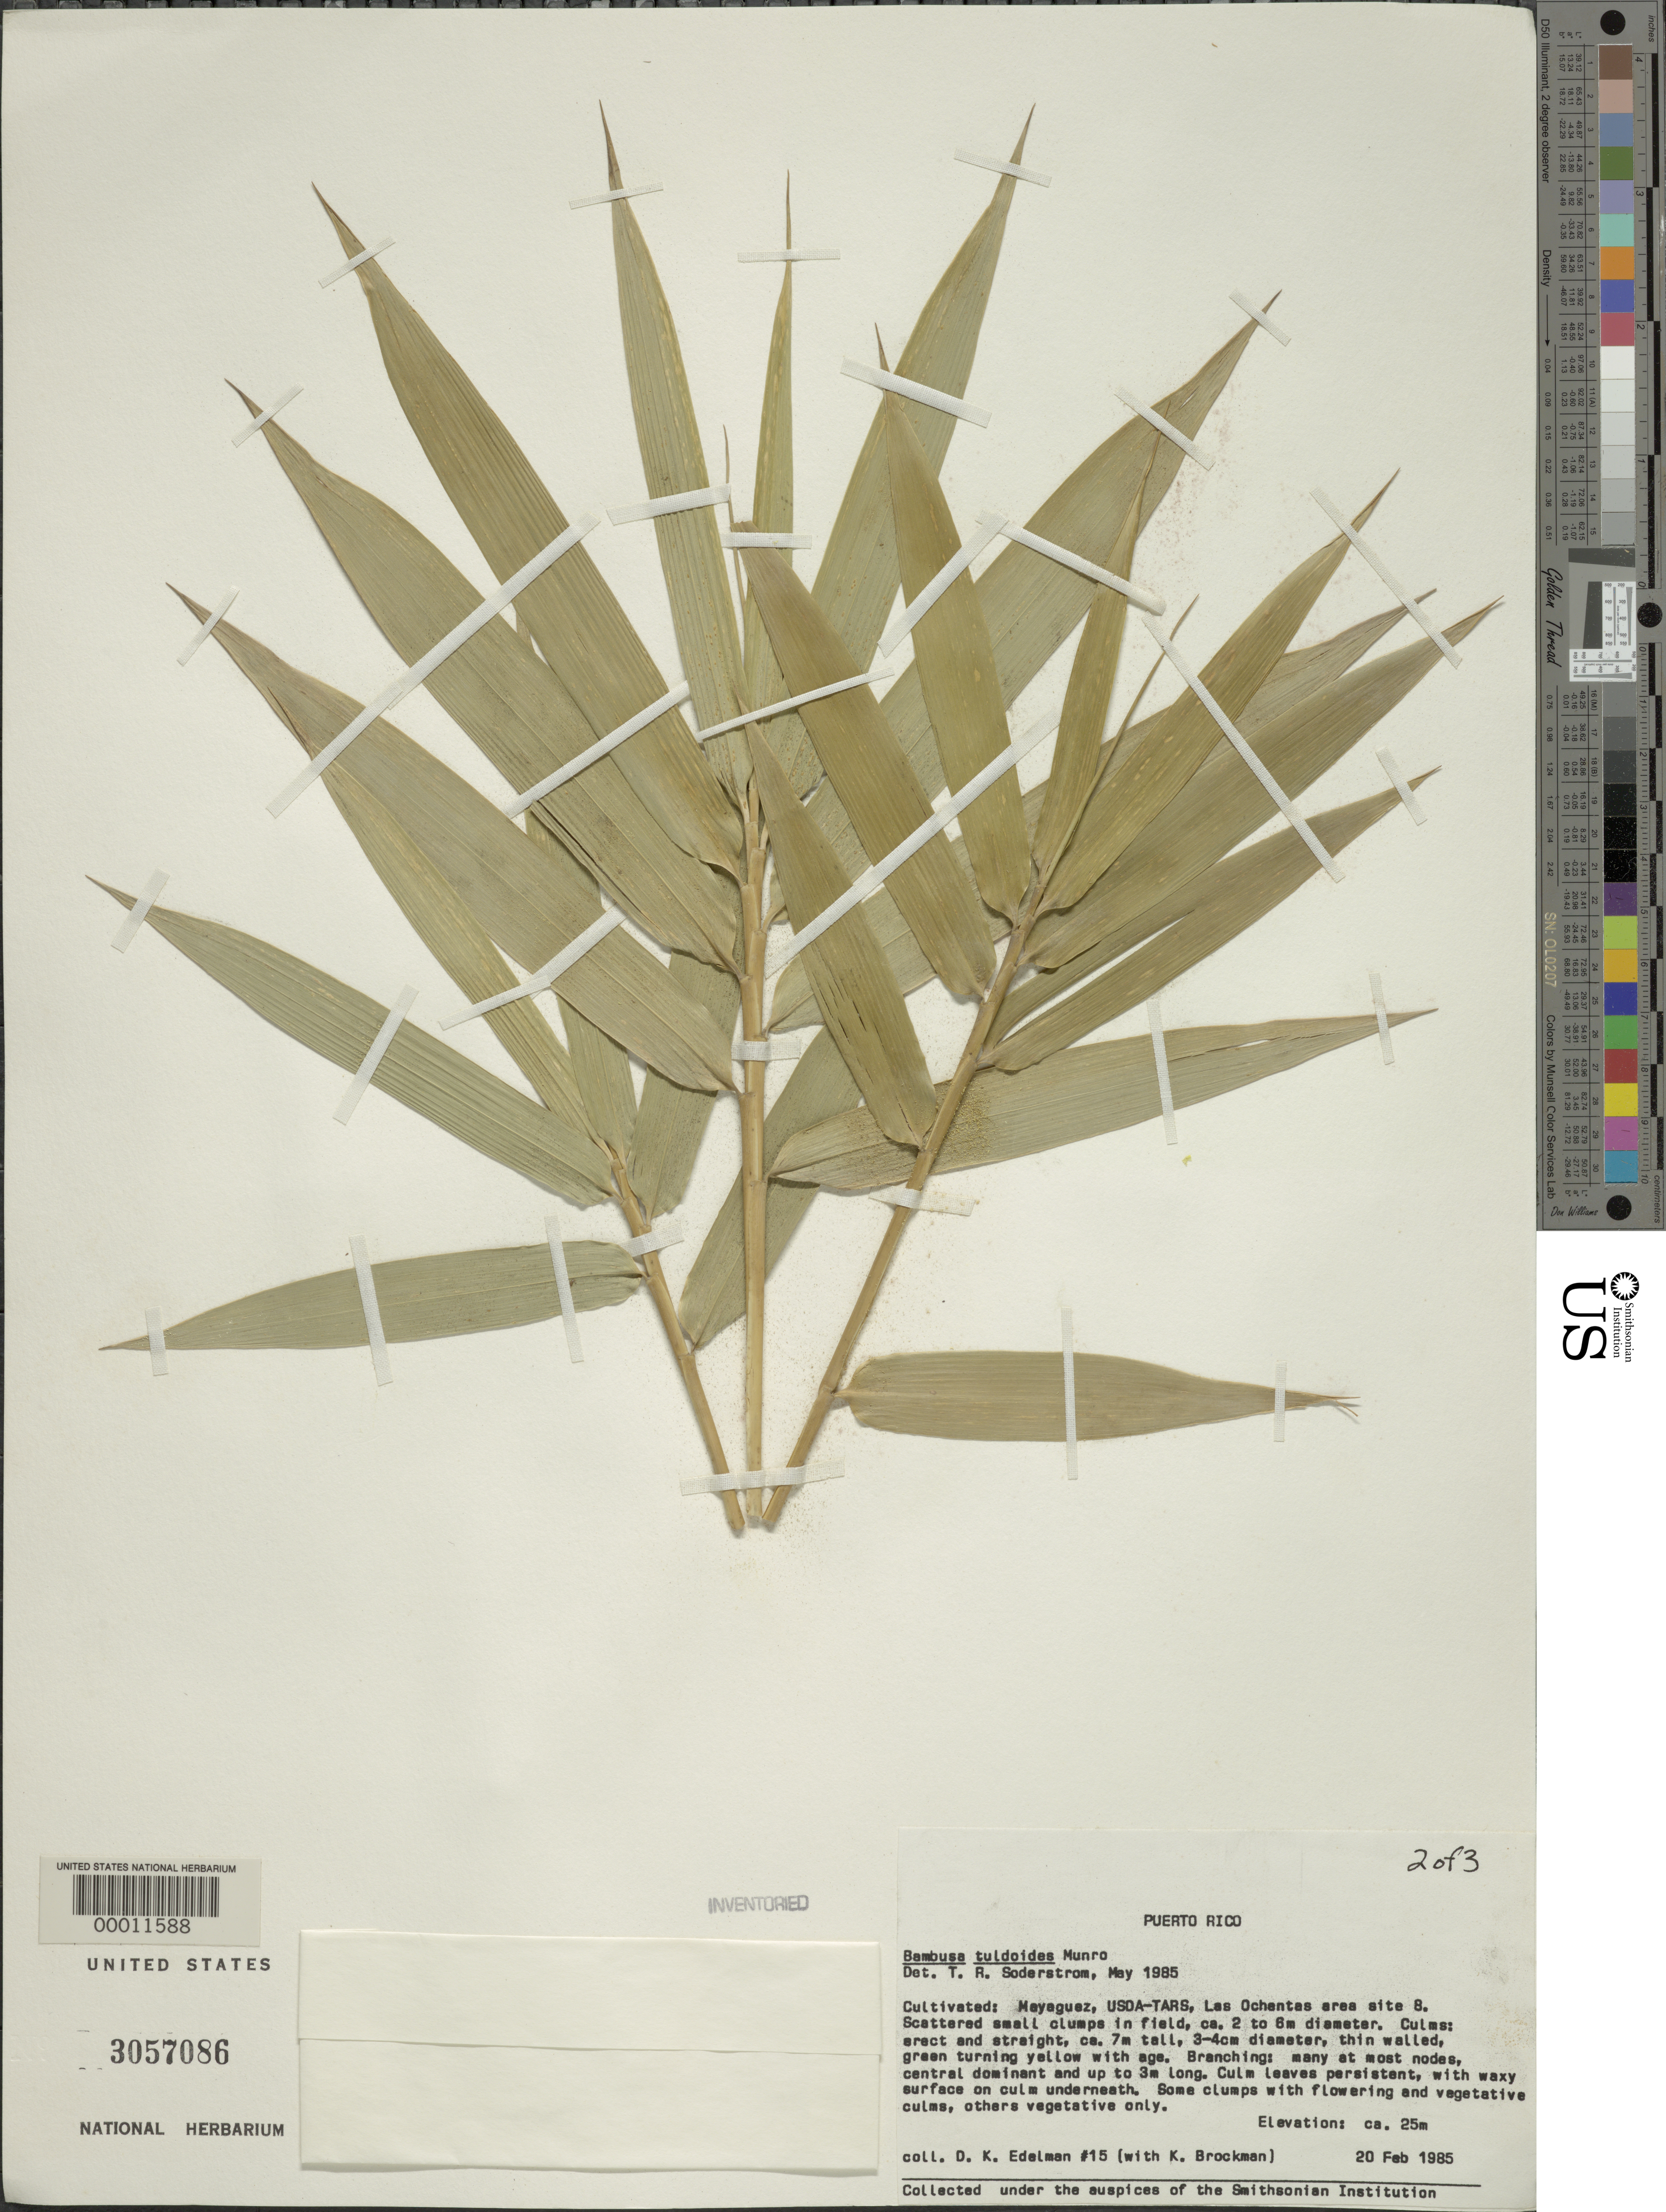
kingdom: Plantae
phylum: Tracheophyta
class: Liliopsida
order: Poales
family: Poaceae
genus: Bambusa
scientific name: Bambusa tuldoides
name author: Munro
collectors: D. Edelman & K. Brockman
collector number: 15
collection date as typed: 20 Feb 1985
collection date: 1985-02-20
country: Puerto Rico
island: Greater Antilles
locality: Mayaguez, usda-tars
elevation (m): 25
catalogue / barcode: US 3057086